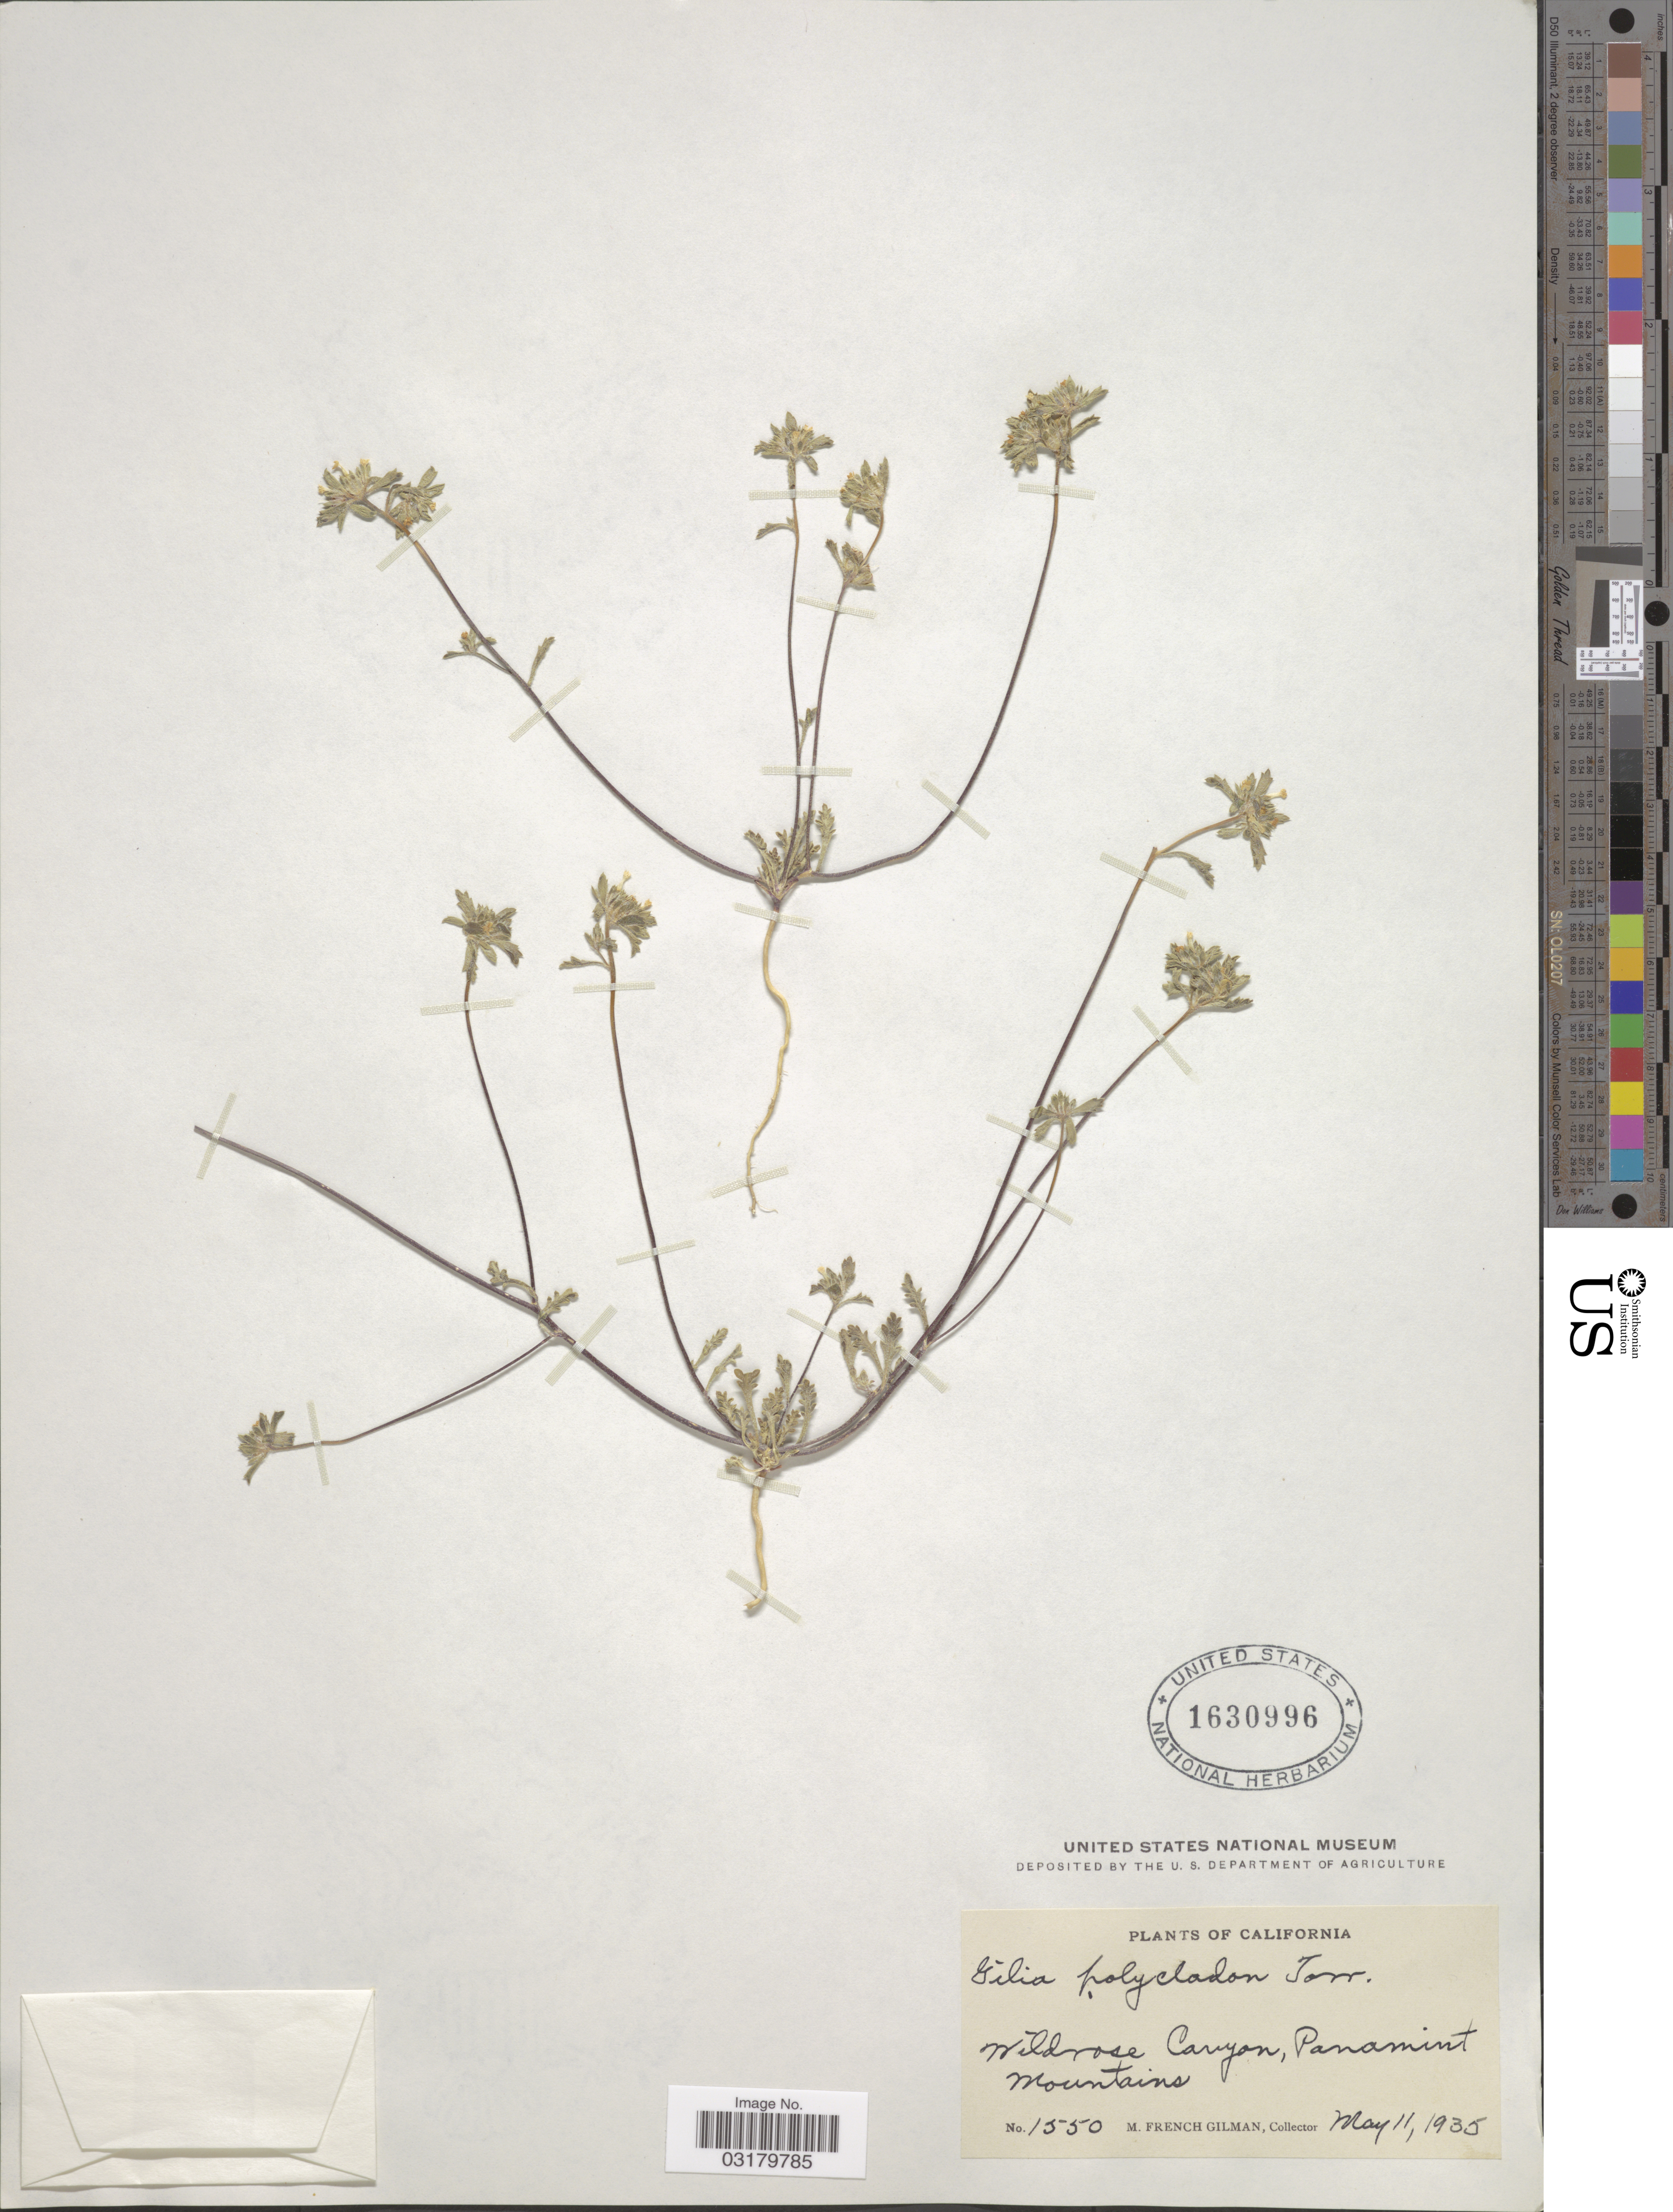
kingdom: Plantae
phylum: Tracheophyta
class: Magnoliopsida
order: Ericales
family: Polemoniaceae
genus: Ipomopsis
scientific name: Ipomopsis polycladon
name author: (Torr.) V.E. Grant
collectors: M. F. Gilman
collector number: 1550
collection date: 1935-05-11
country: United States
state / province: California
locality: Wildrose Canyon, Panamint Mountains.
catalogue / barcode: US 1630996